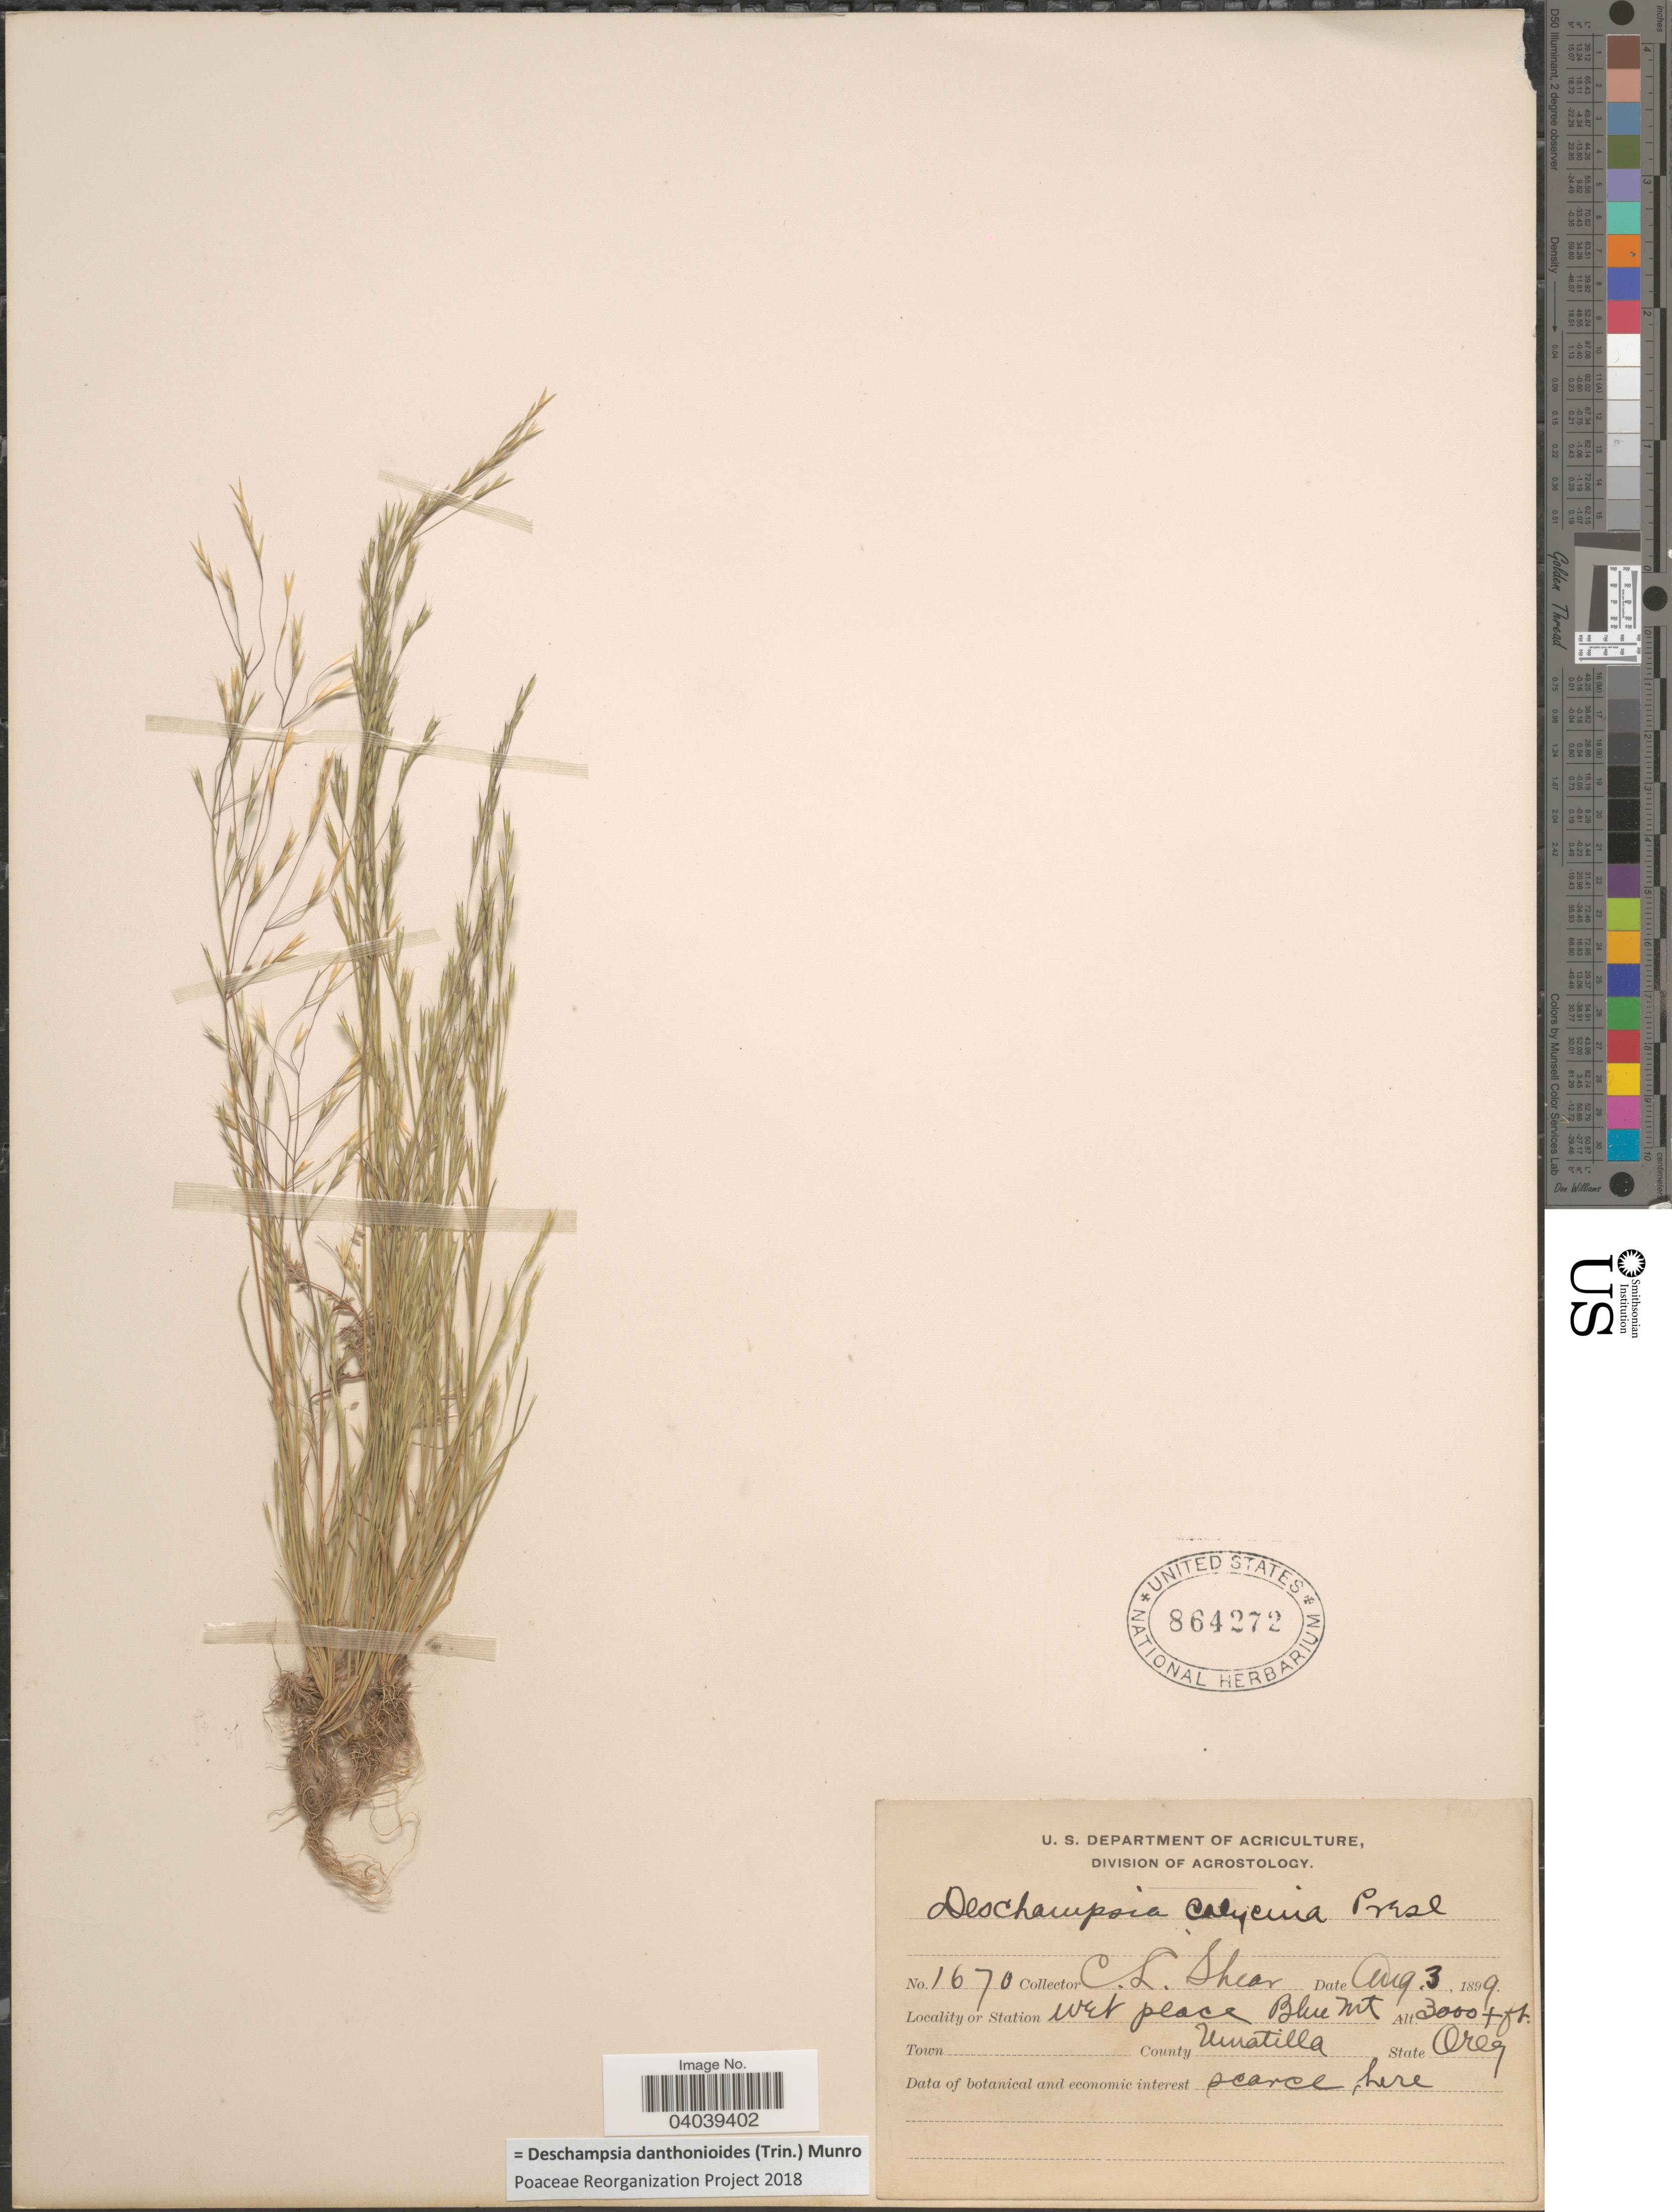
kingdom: Plantae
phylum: Tracheophyta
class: Liliopsida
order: Poales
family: Poaceae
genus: Deschampsia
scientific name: Deschampsia danthonioides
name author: (Trin.) Munro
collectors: C. L. Shear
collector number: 1670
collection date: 1899-08-03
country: United States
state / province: Oregon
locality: Station wet place Blue Mt. County Umatilla.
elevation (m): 914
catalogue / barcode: US 864272